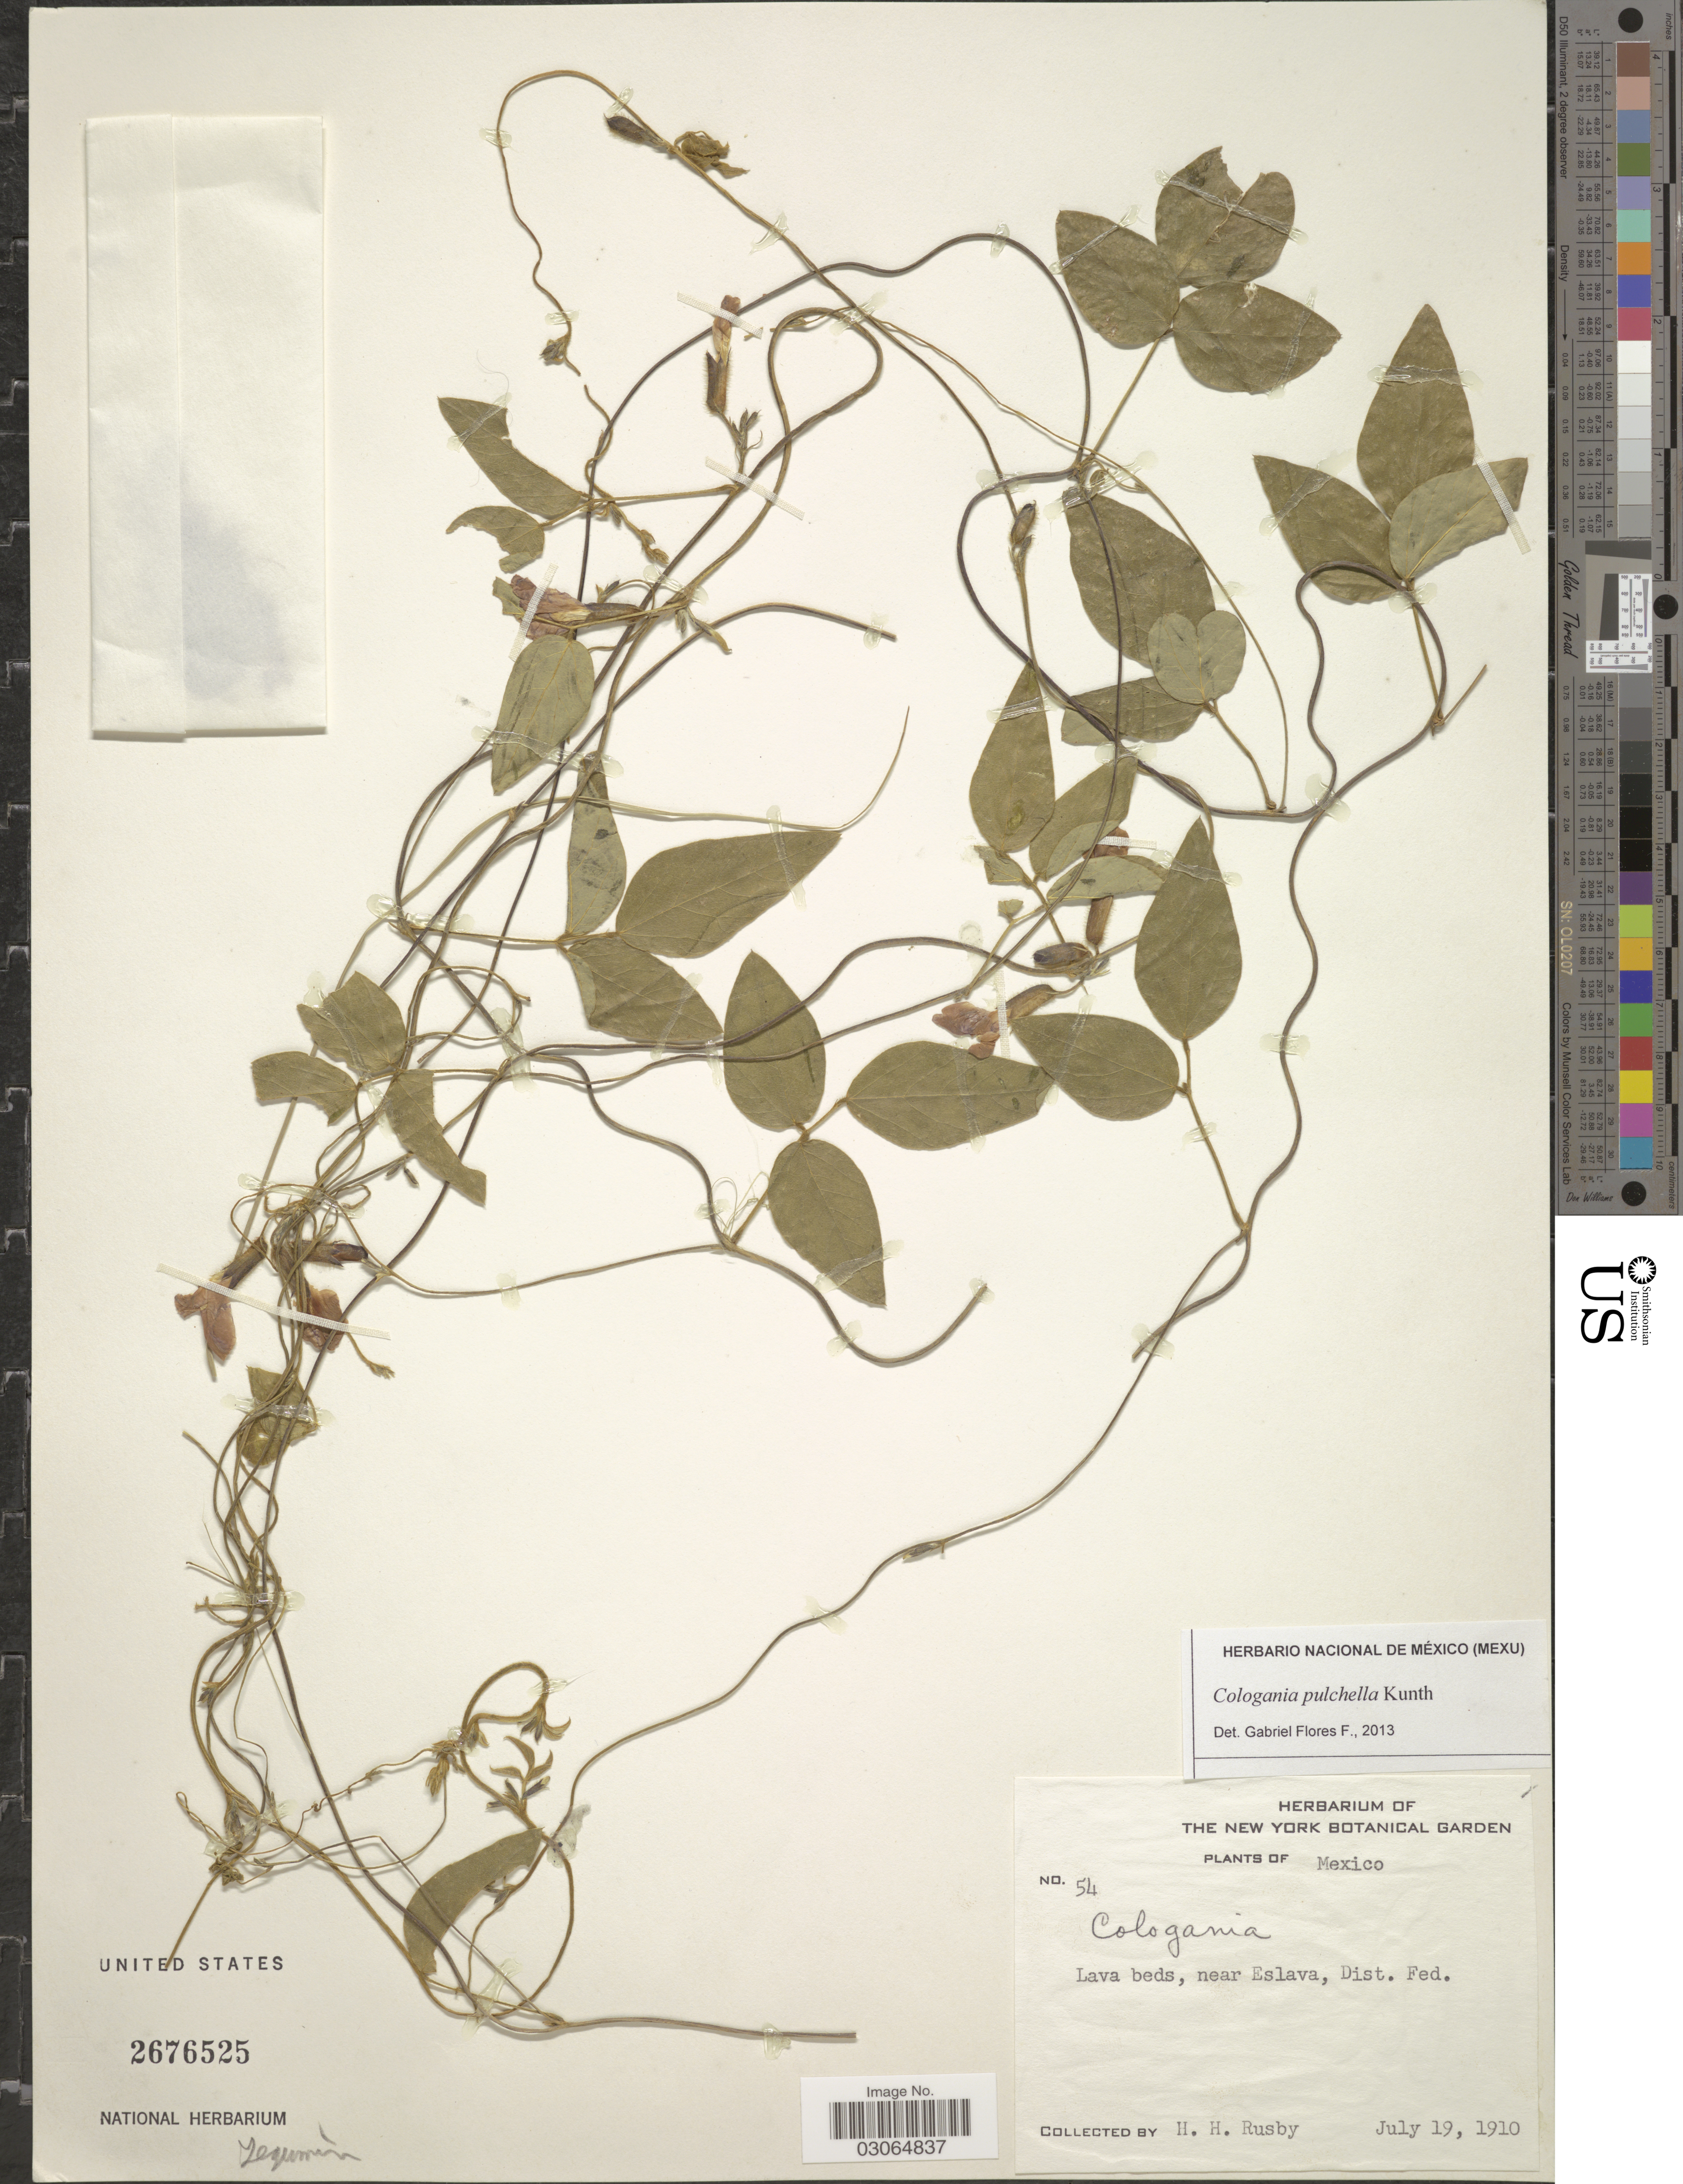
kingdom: Plantae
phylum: Tracheophyta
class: Magnoliopsida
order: Fabales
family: Fabaceae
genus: Cologania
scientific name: Cologania broussonetii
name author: (Balb.) DC.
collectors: H. H. Rusby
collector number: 54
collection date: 1910-07-19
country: Mexico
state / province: Distrito Federal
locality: Lava beds, near Eslava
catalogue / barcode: US 2676525